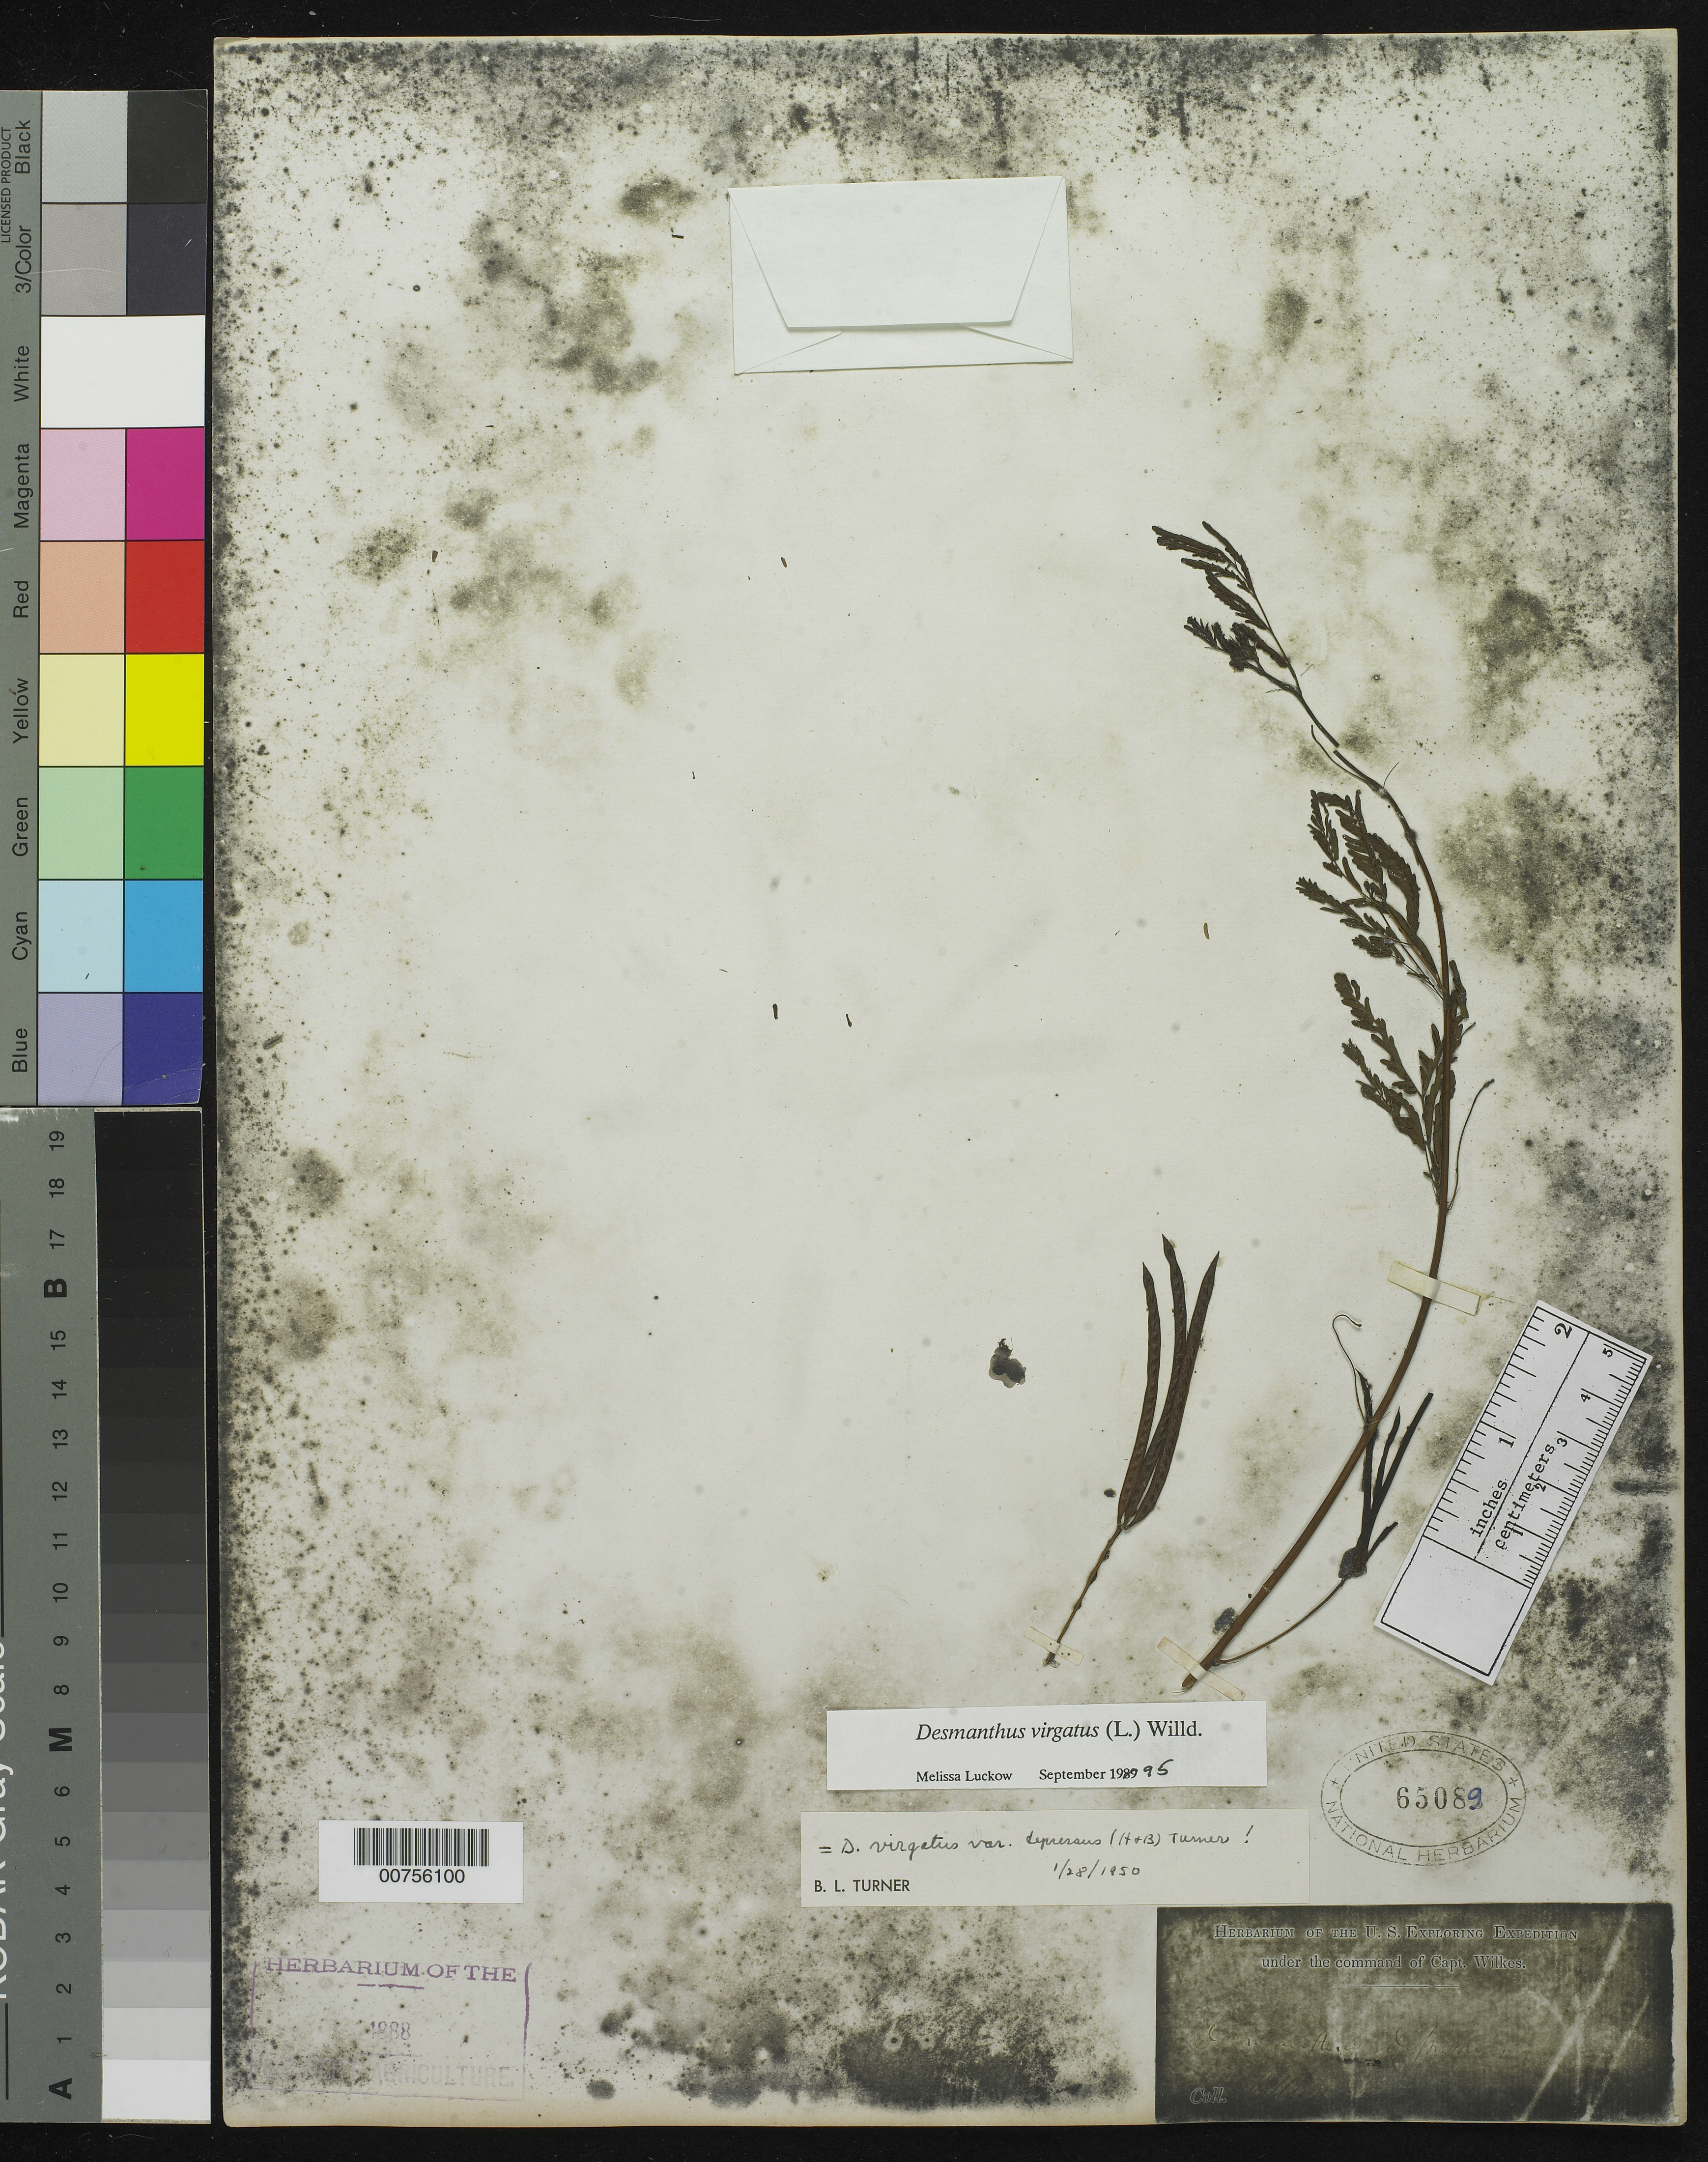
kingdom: Plantae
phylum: Tracheophyta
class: Magnoliopsida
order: Fabales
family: Fabaceae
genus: Desmanthus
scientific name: Desmanthus virgatus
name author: (L.) Willd.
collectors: Wilkes Explor. Exped.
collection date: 1838/1842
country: Peru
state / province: Callao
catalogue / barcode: US 65089